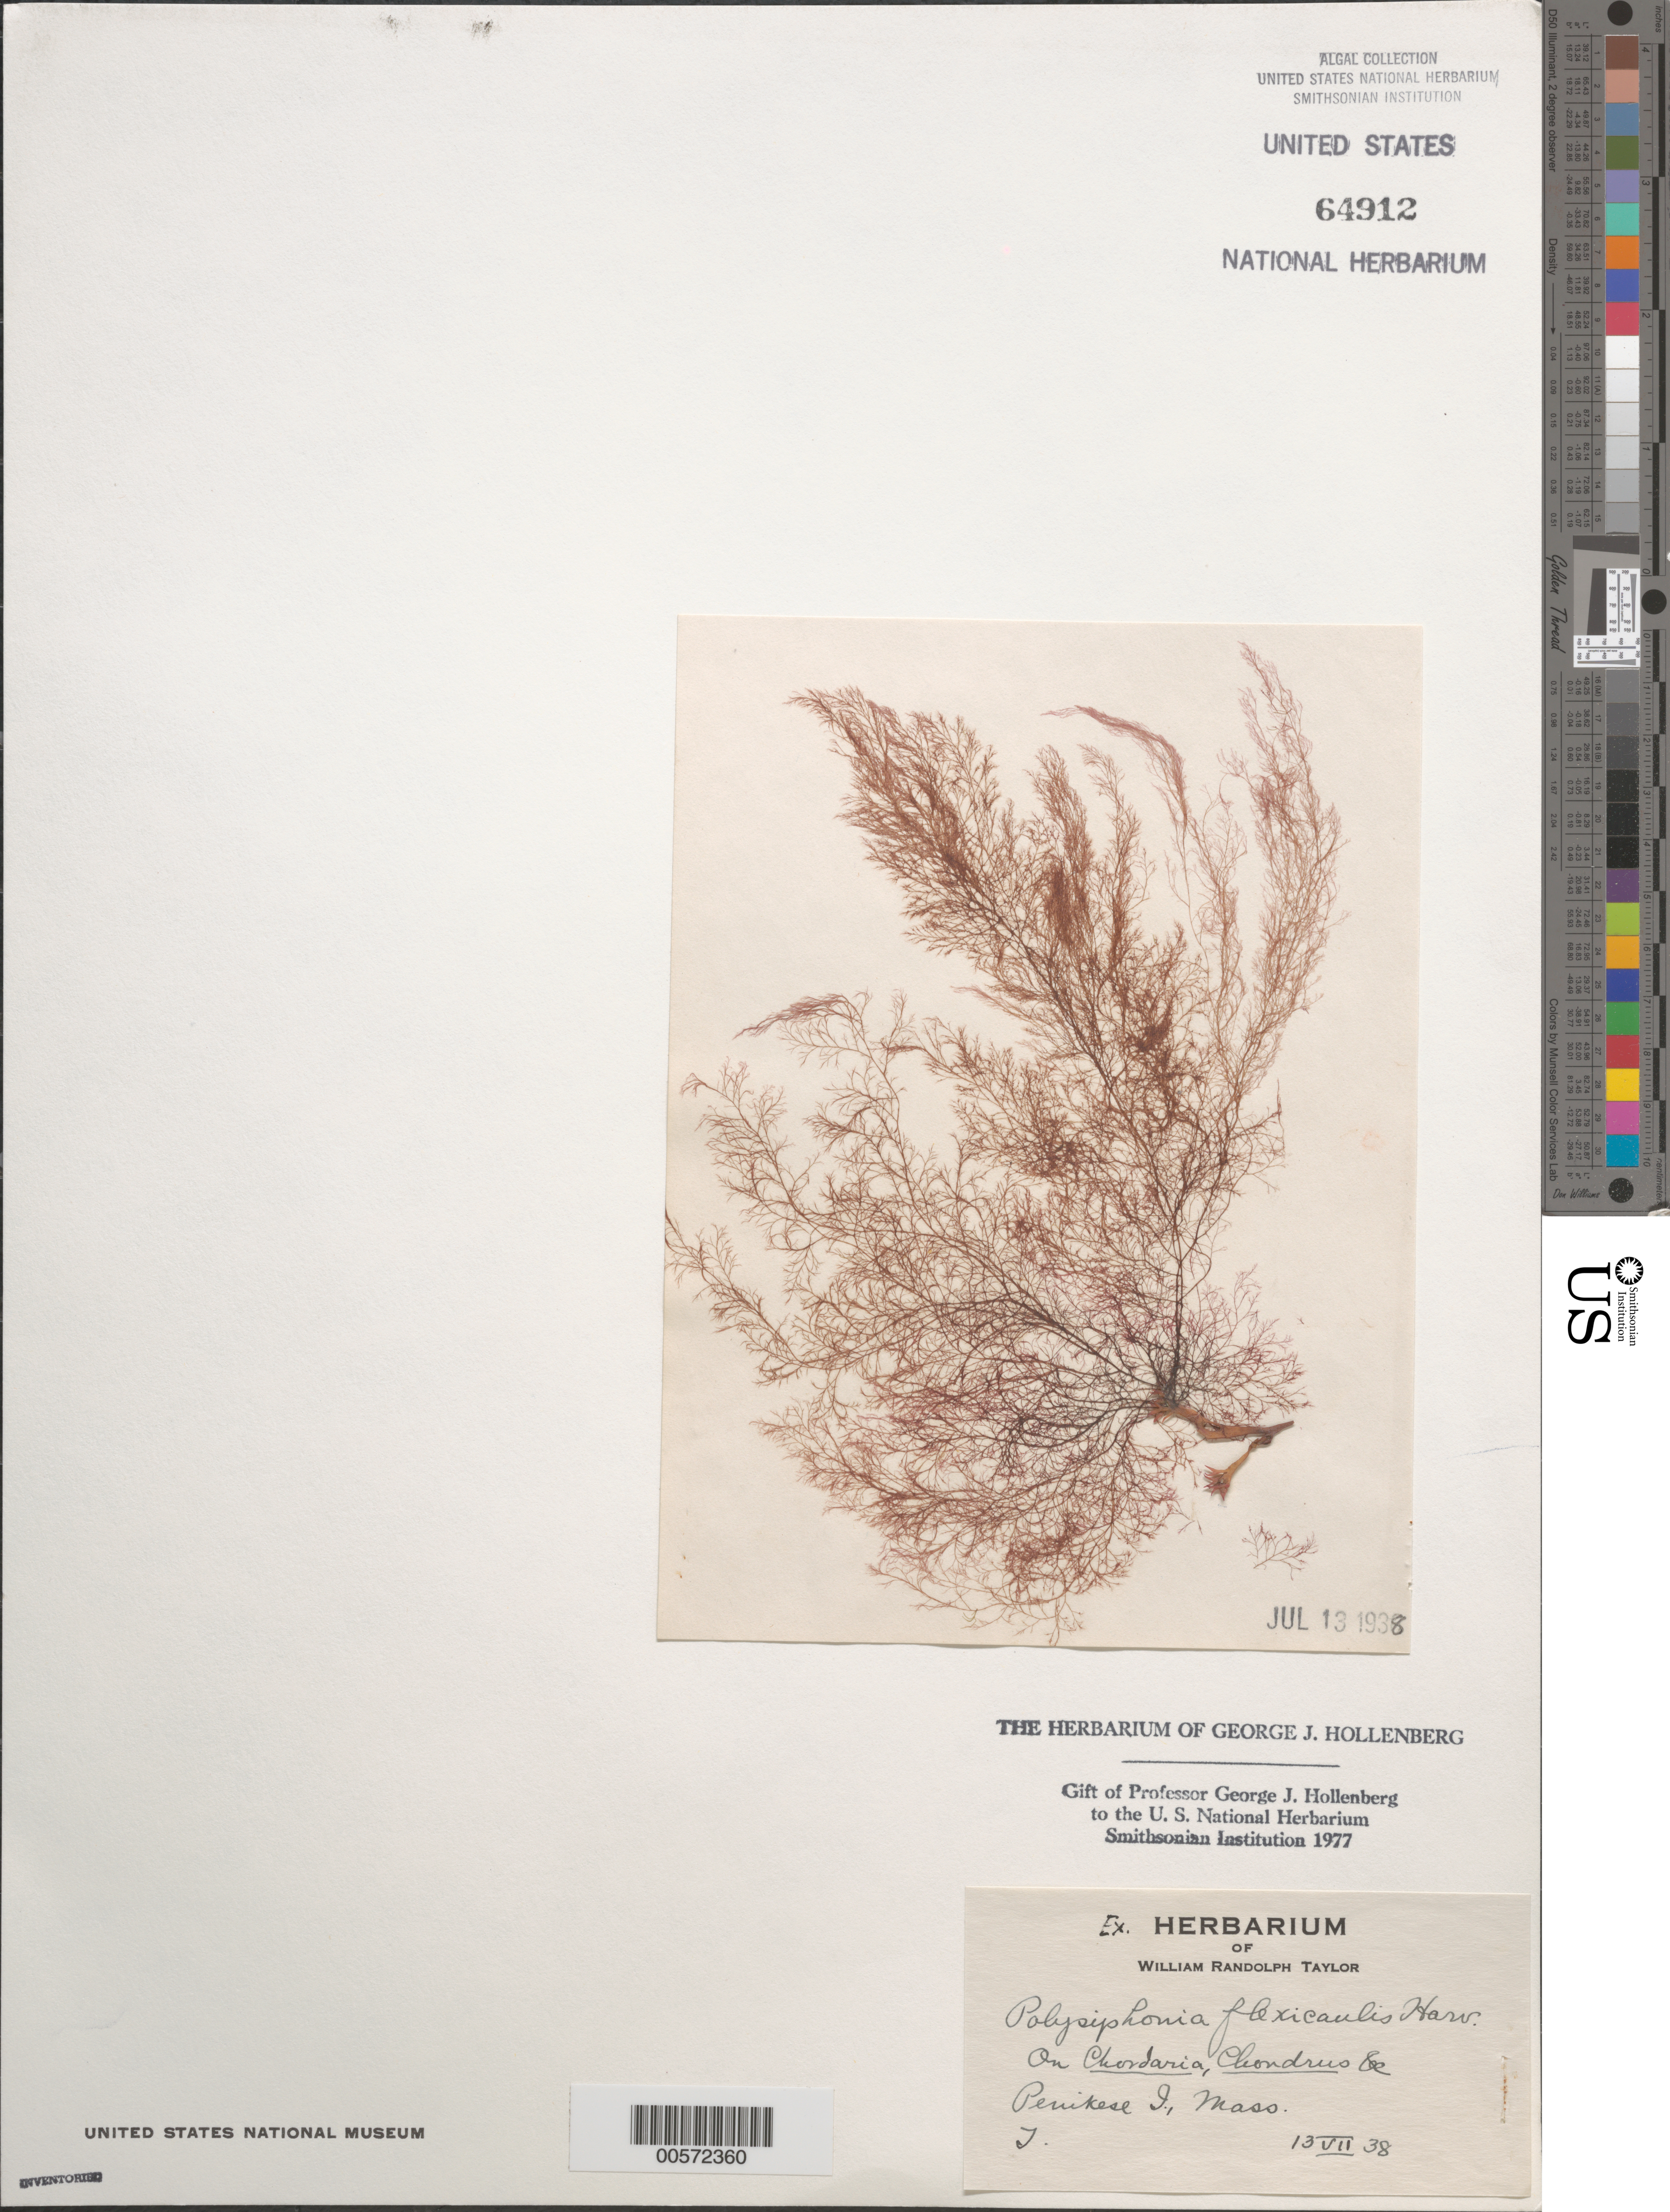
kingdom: Plantae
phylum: Rhodophyta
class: Florideophyceae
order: Ceramiales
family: Rhodomelaceae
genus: Leptosiphonia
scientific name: Leptosiphonia flexicaulis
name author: (Harv.) Savoie & G.W. Saunders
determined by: Algae name updating Project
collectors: W. R. Taylor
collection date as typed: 13 Jul 1938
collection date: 1938-07-13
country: United States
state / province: Massachusetts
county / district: Dukes County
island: Penikese Island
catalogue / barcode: US 64912